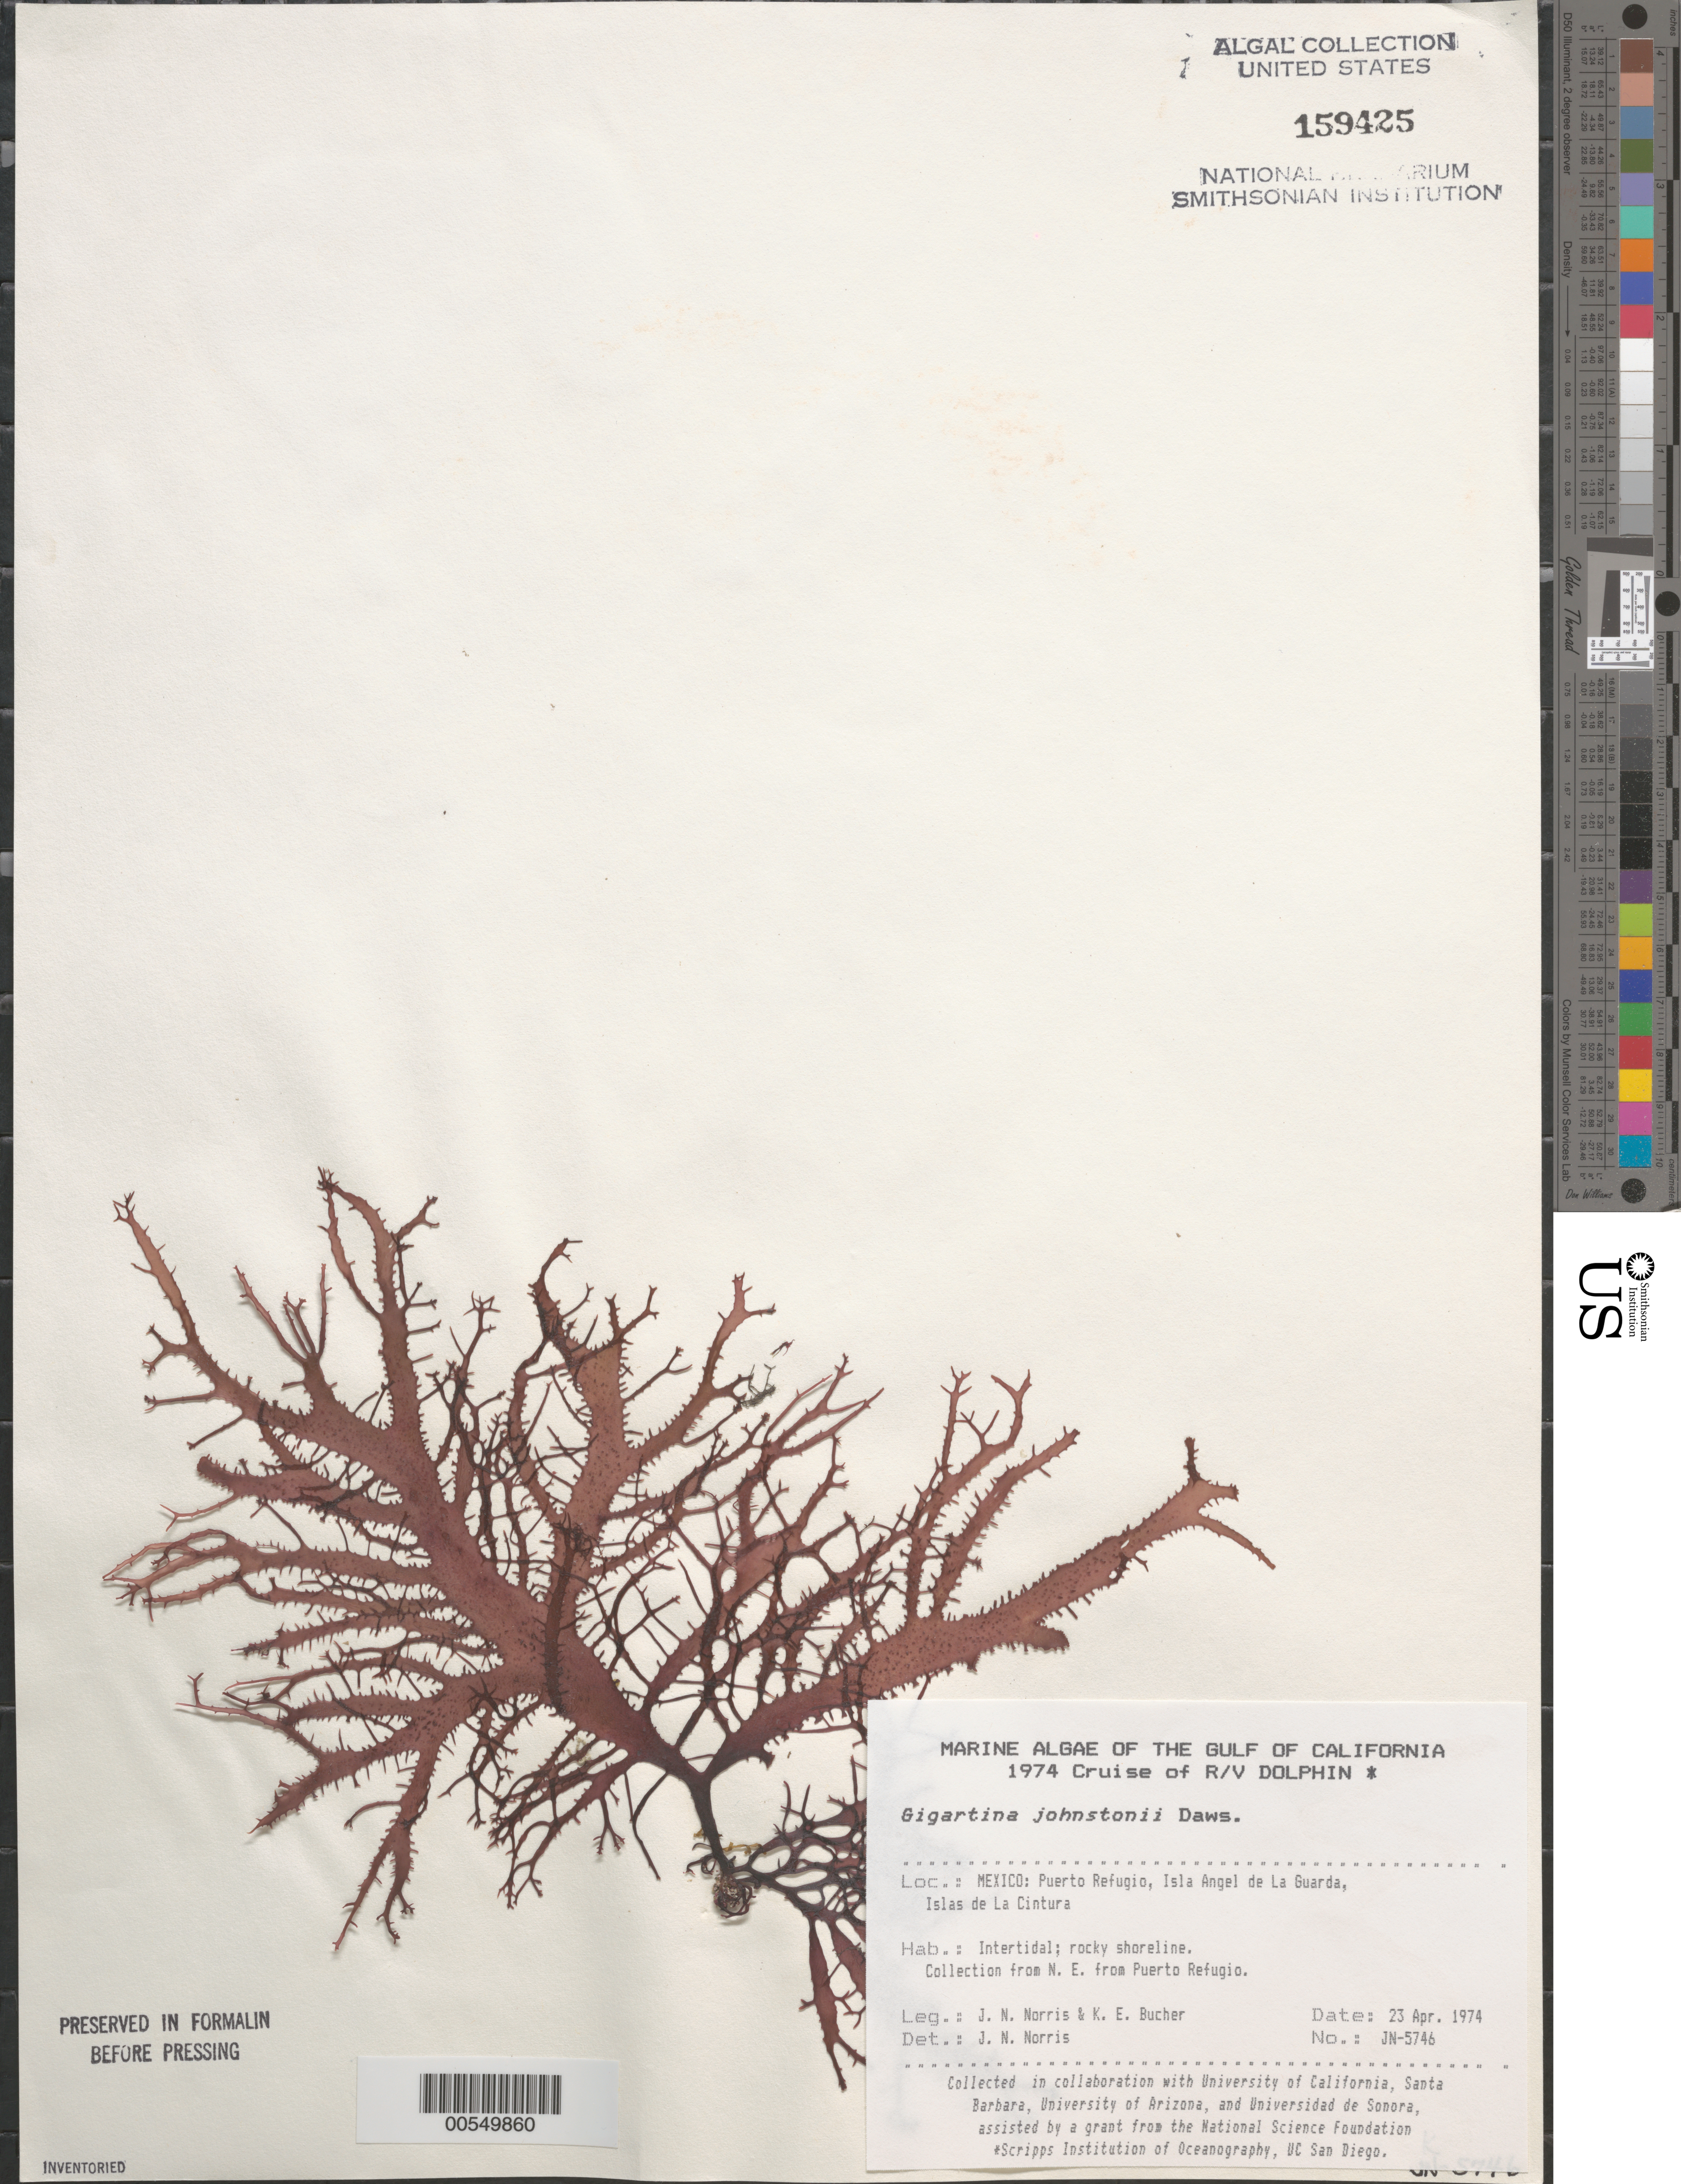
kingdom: Plantae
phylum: Rhodophyta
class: Florideophyceae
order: Gigartinales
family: Gigartinaceae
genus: Chondracanthus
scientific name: Chondracanthus squarrulosus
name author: (Setch. & N.L. Gardner) J.R. Hughey et al.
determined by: Algae name updating Project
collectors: J. N. Norris & K. E. Bucher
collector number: JN-5746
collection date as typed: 23 Apr 1974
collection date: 1974-04-23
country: Mexico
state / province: Baja California Norte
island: Isla Angel de la Guarda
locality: Puerto Refugio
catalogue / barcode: US 159425